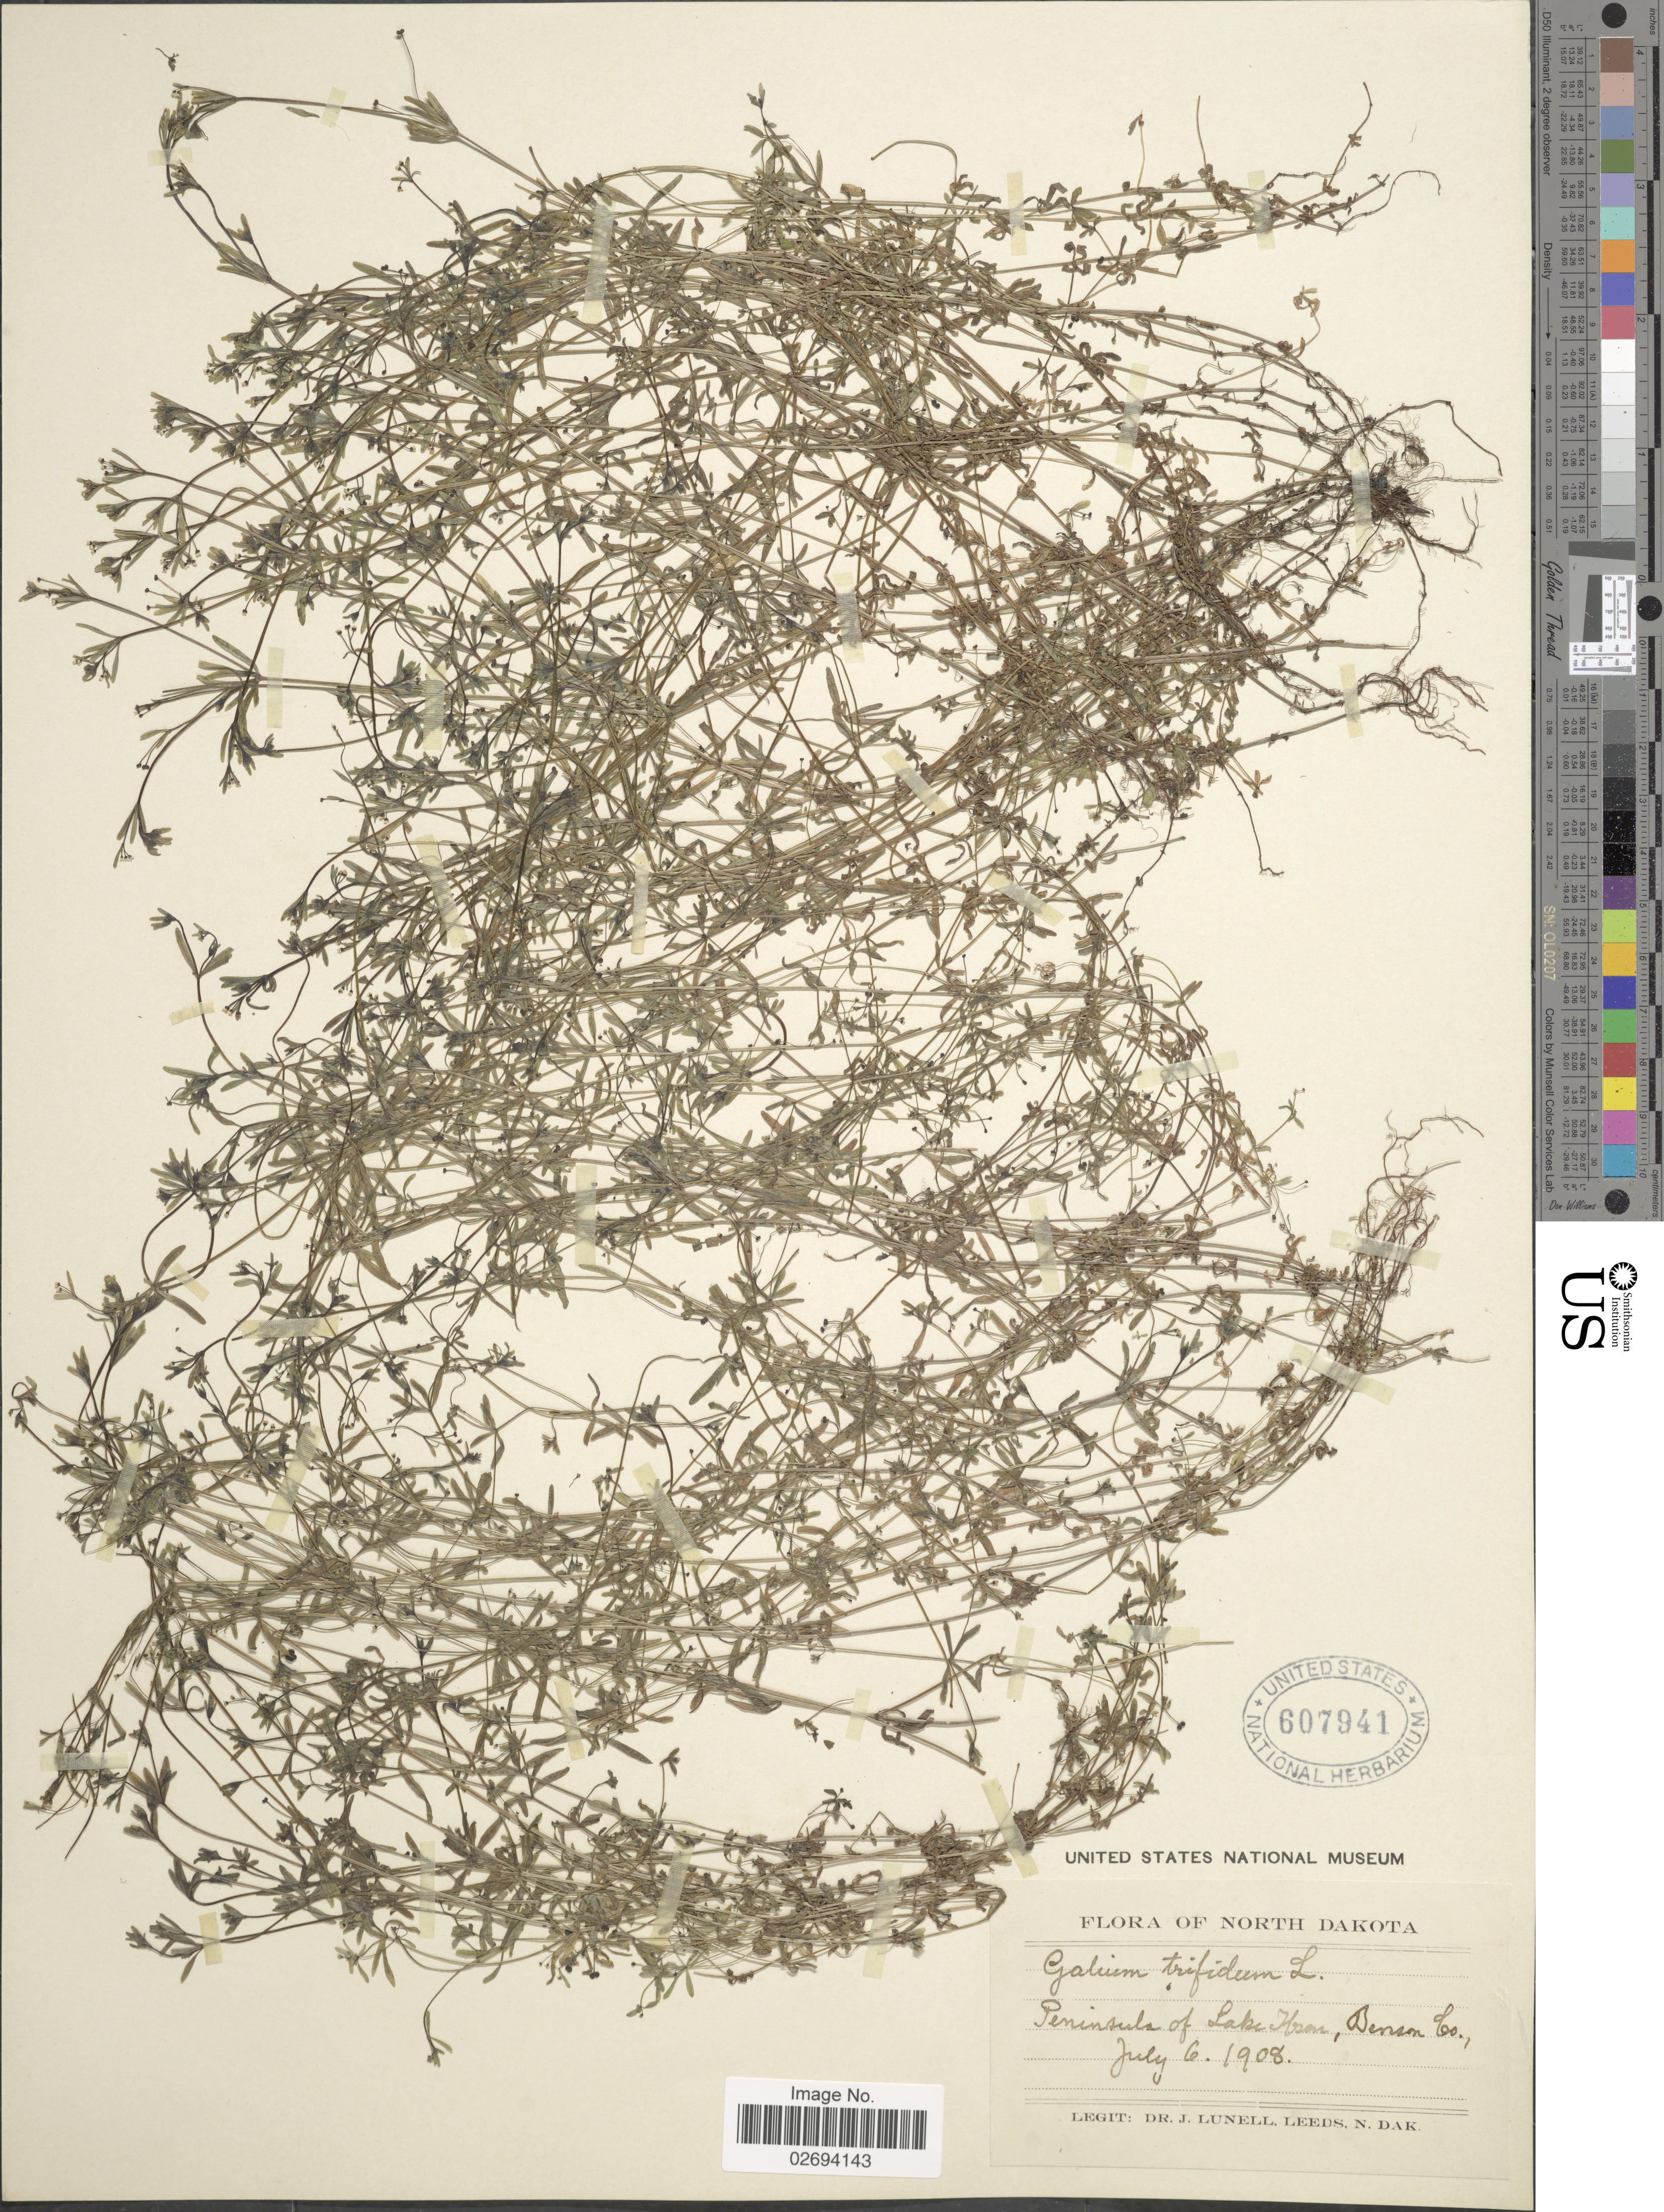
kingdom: Plantae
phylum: Tracheophyta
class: Magnoliopsida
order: Gentianales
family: Rubiaceae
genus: Galium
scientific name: Galium trifidum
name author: L.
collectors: J. Lundell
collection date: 1908-07-06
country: United States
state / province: North Dakota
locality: Peninsula of Lake Ibsen, Benson Co.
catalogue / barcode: US 607941